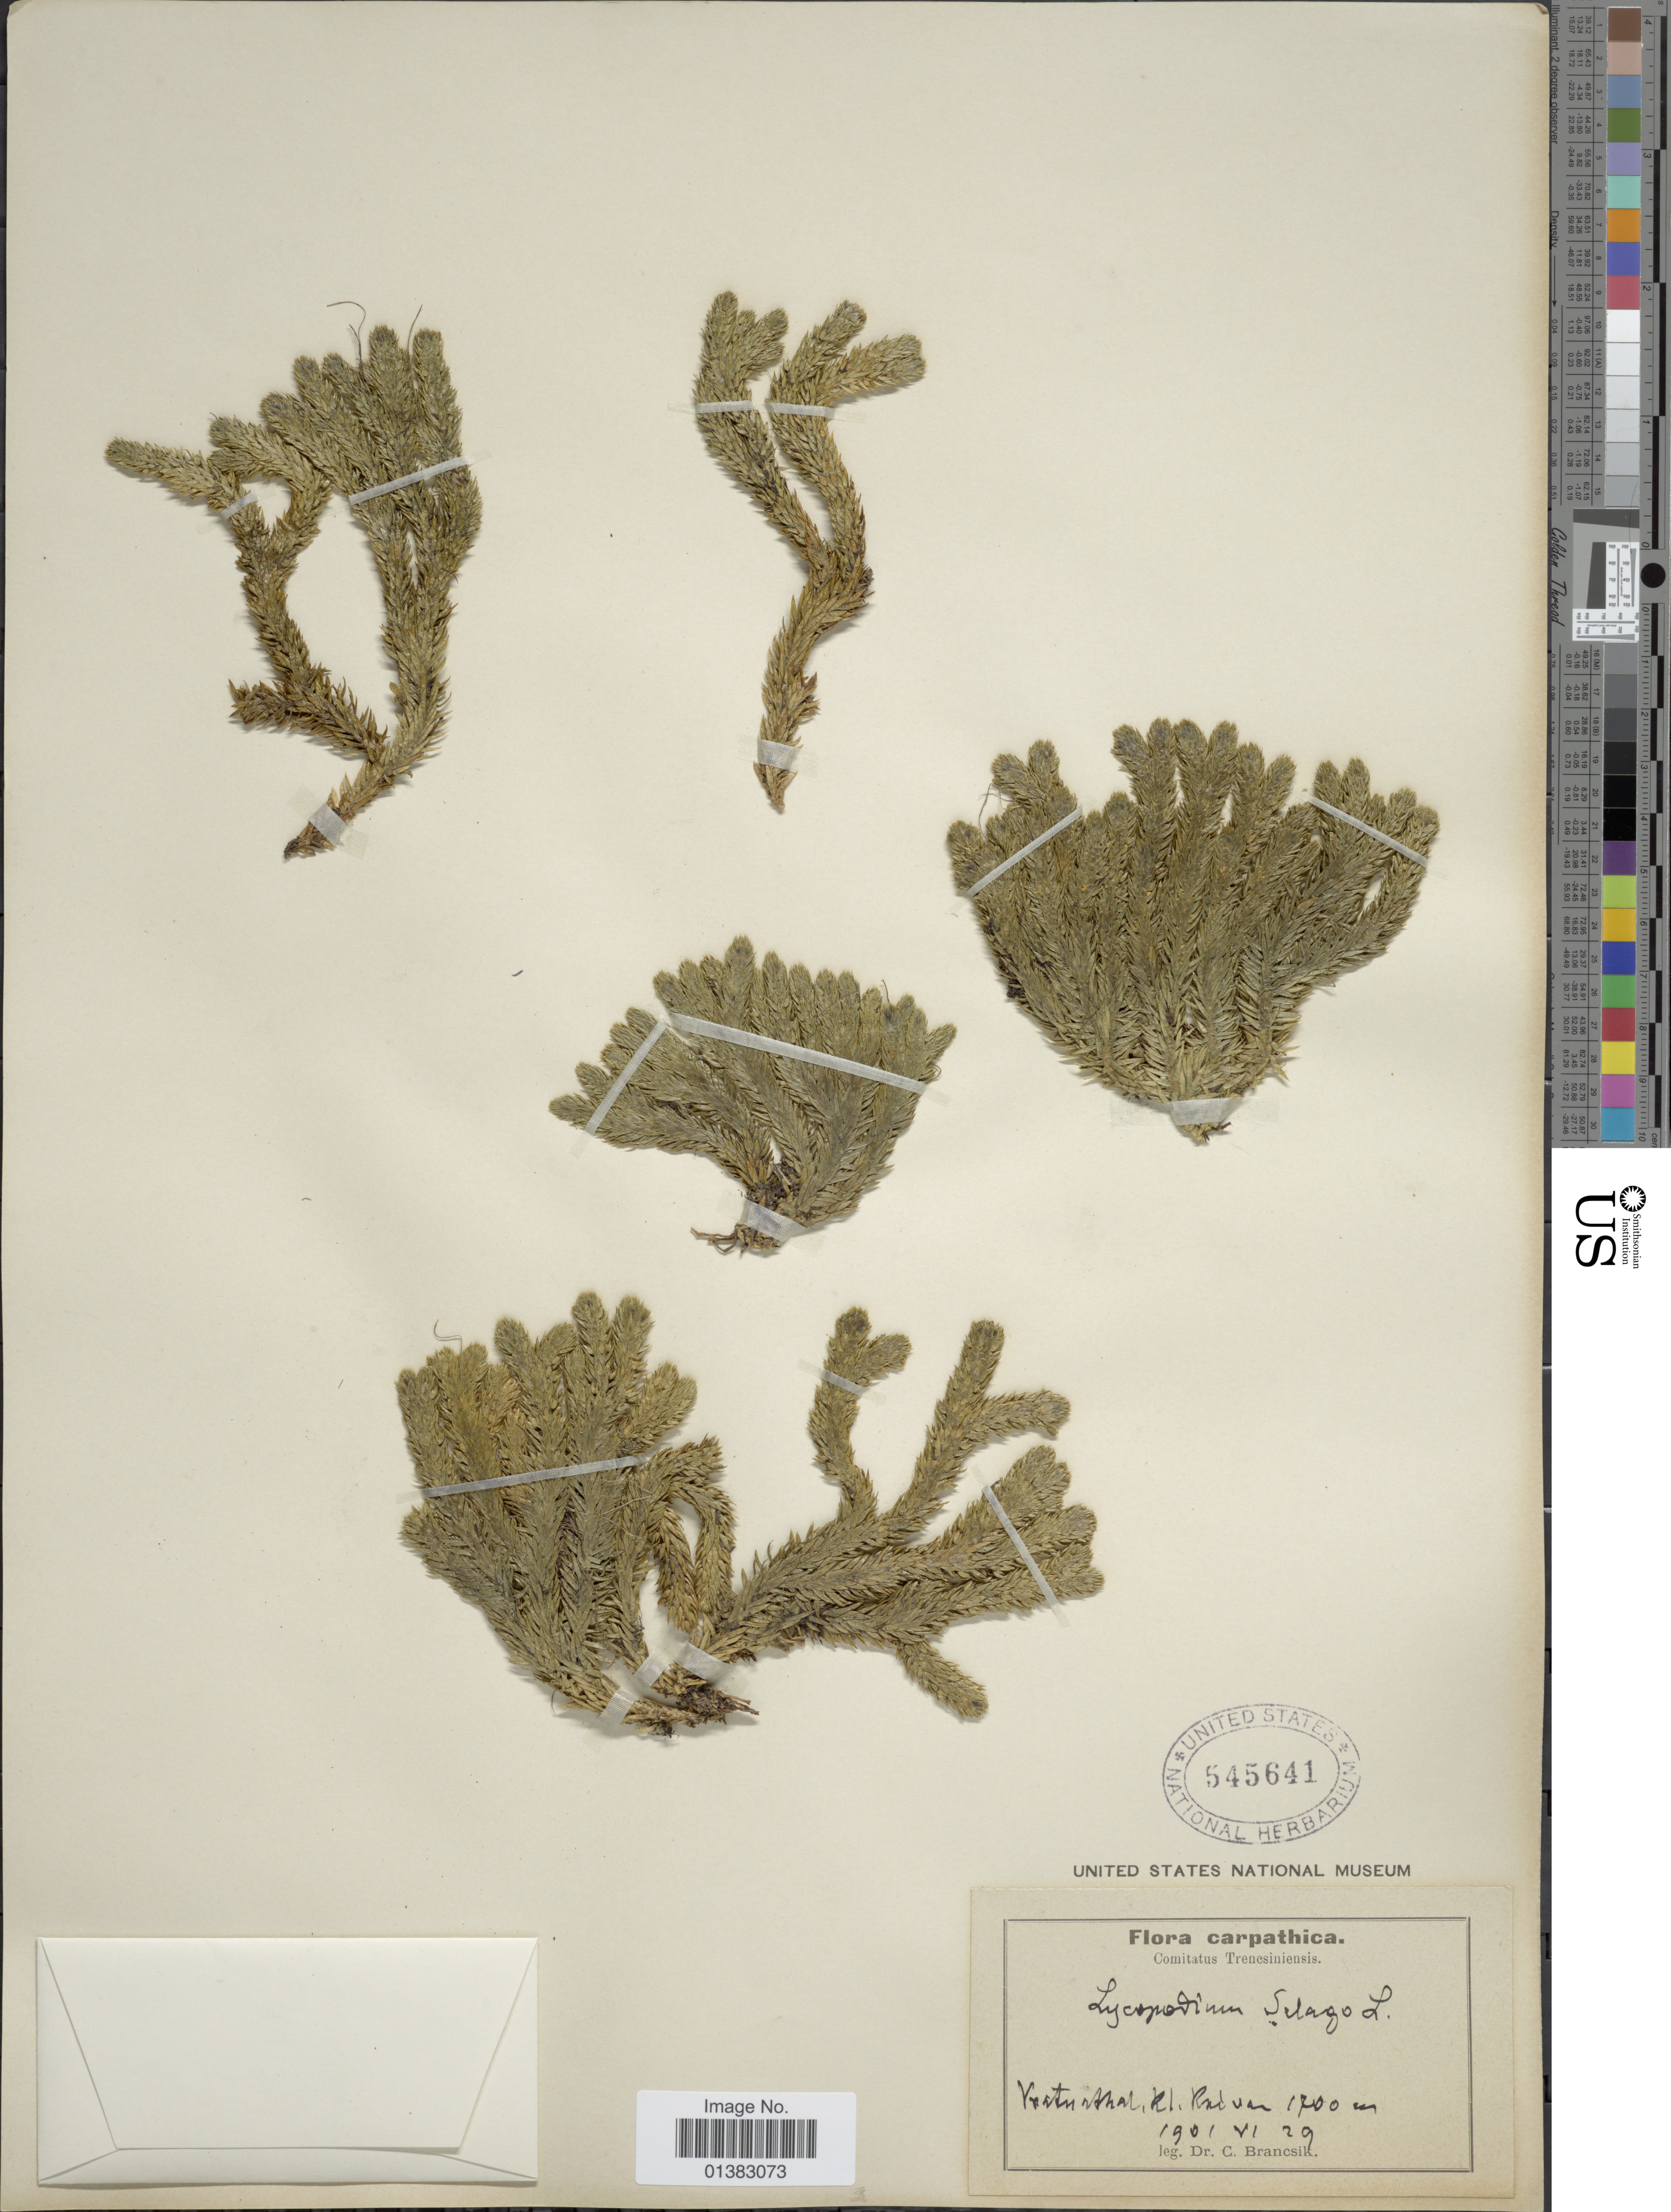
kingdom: Plantae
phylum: Tracheophyta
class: Lycopodiopsida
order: Lycopodiales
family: Lycopodiaceae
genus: Huperzia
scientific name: Huperzia selago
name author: (L.) Bernh. ex Schrank & Mart.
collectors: C. Brancsik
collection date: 1901-06-29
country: Slovakia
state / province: Trenciansky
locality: Carpathica, [illegible text]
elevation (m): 1700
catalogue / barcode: US 545641